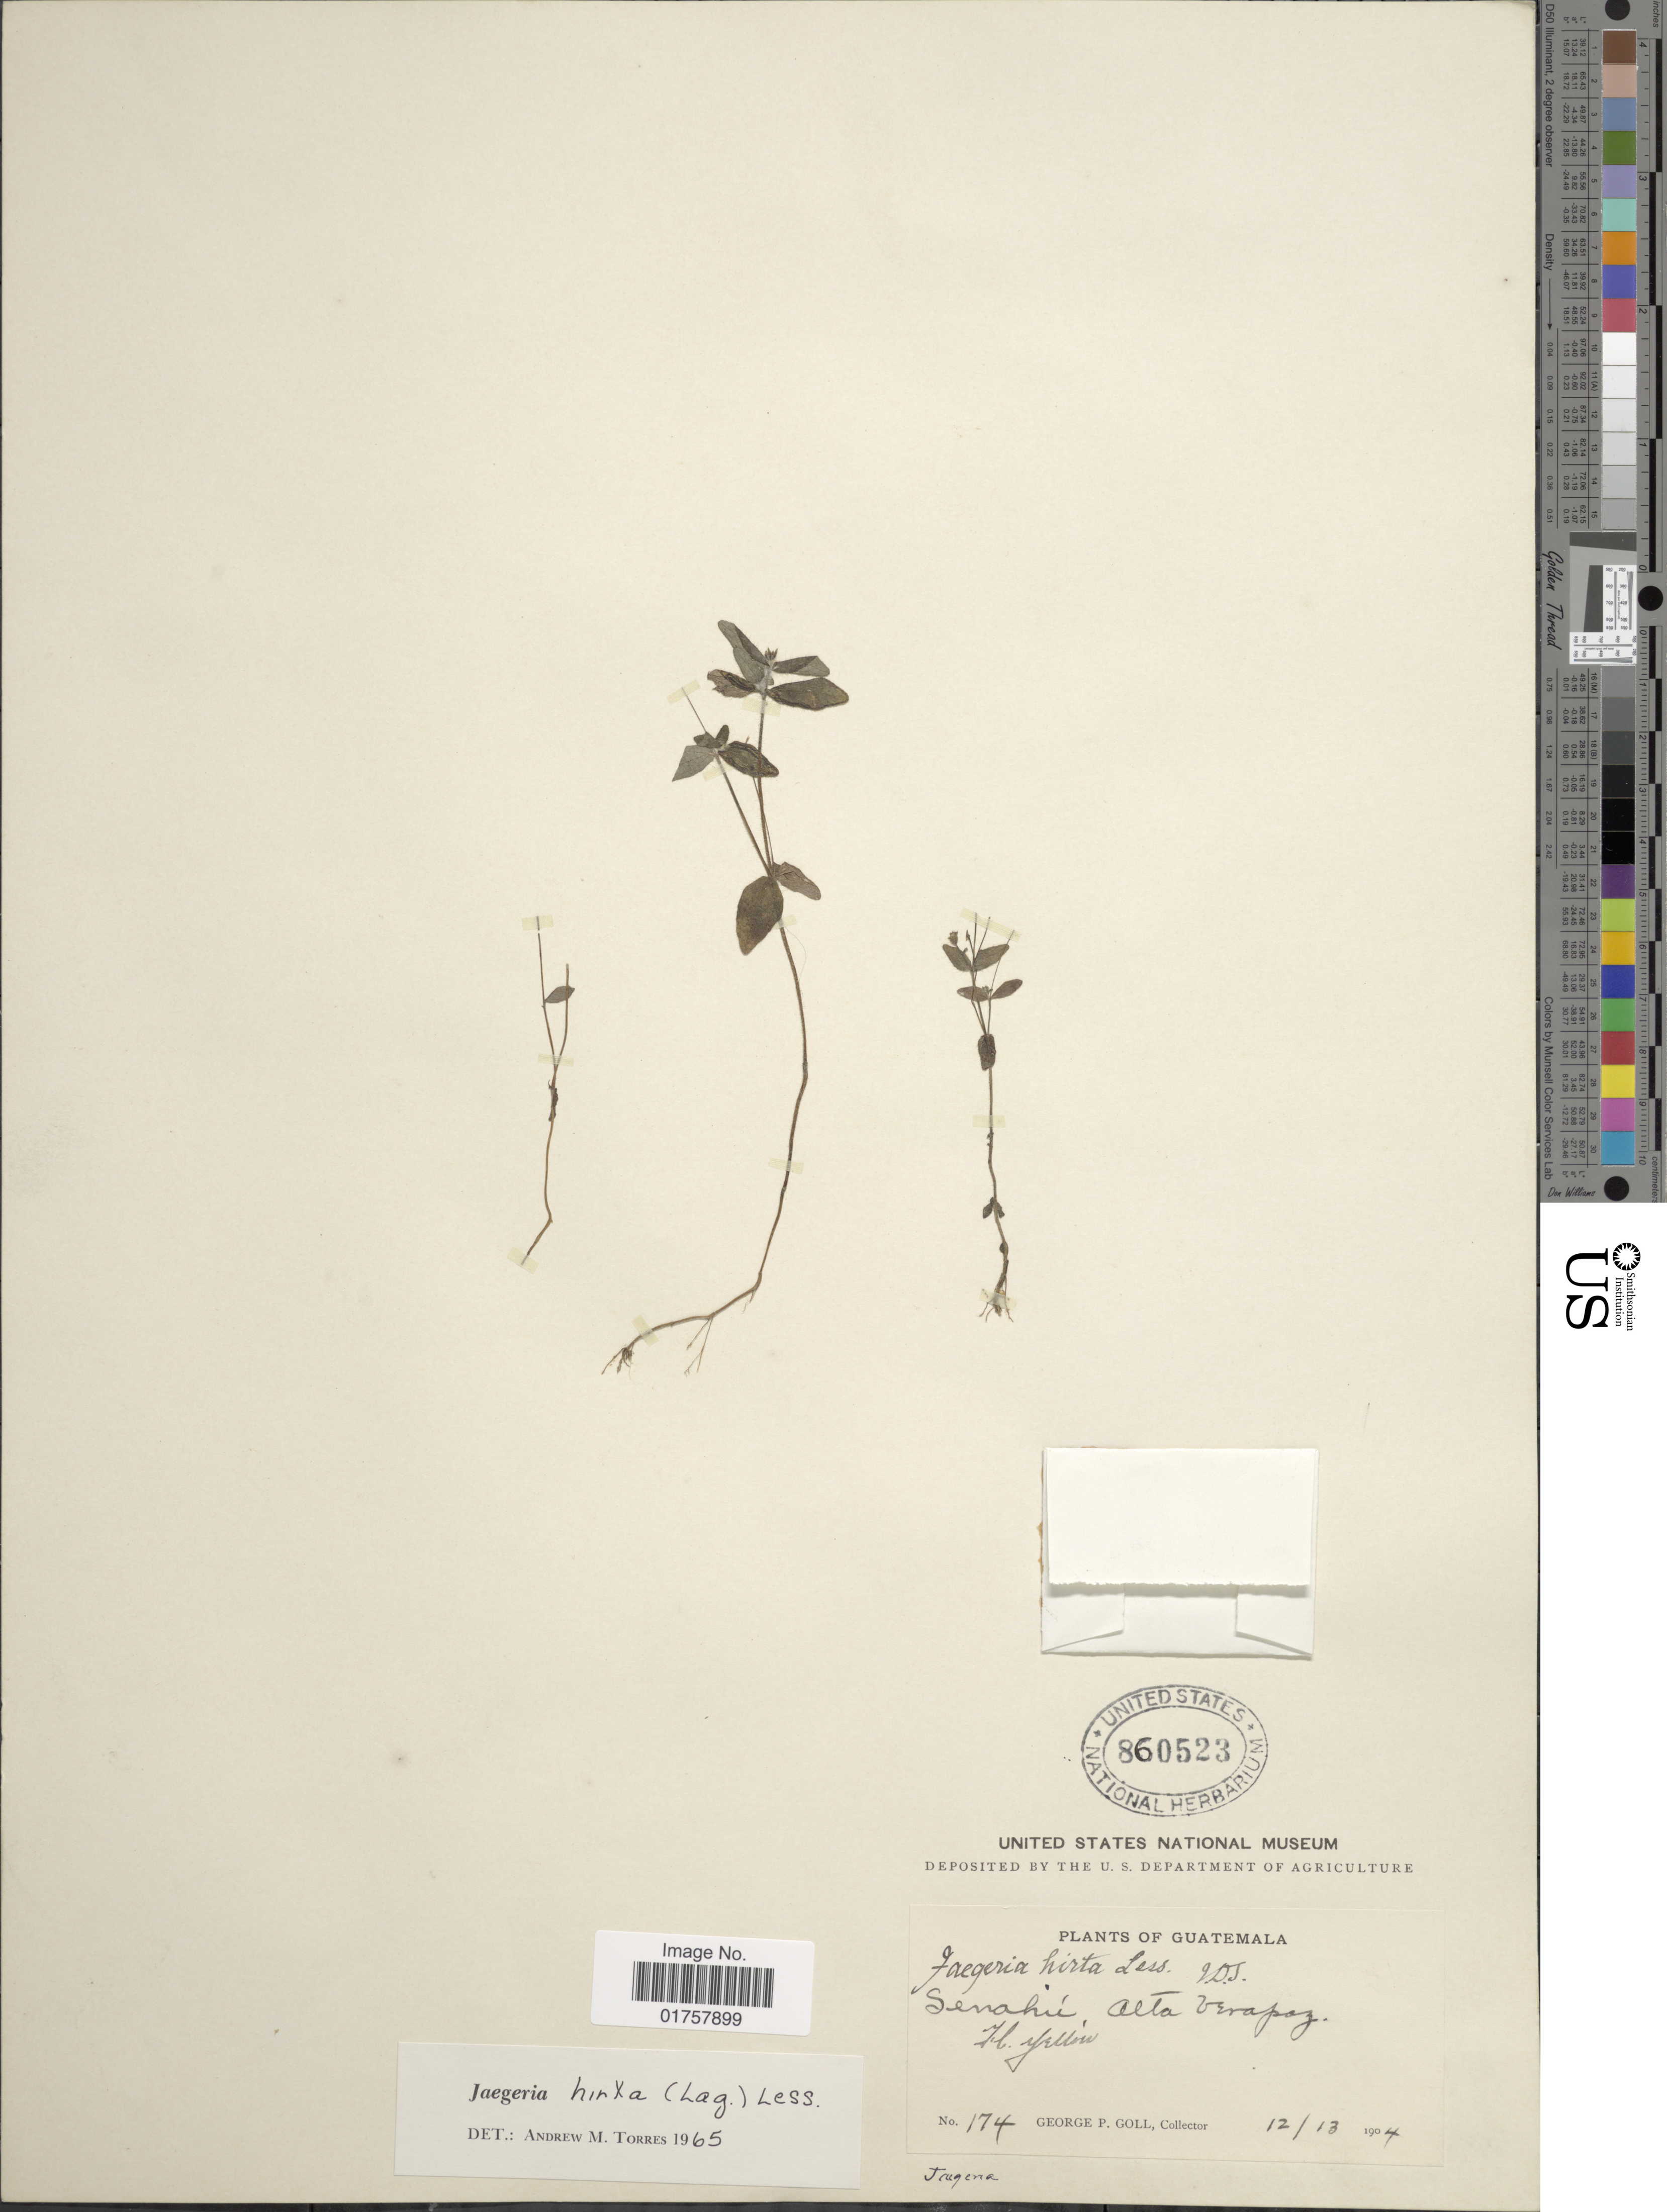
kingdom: Plantae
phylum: Tracheophyta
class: Magnoliopsida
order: Asterales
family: Asteraceae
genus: Jaegeria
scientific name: Jaegeria hirta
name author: (Lag.) Less.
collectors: G. P. Goll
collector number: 174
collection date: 1904-12-13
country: Guatemala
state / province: Alta Verapaz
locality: Senahú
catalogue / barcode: US 860523